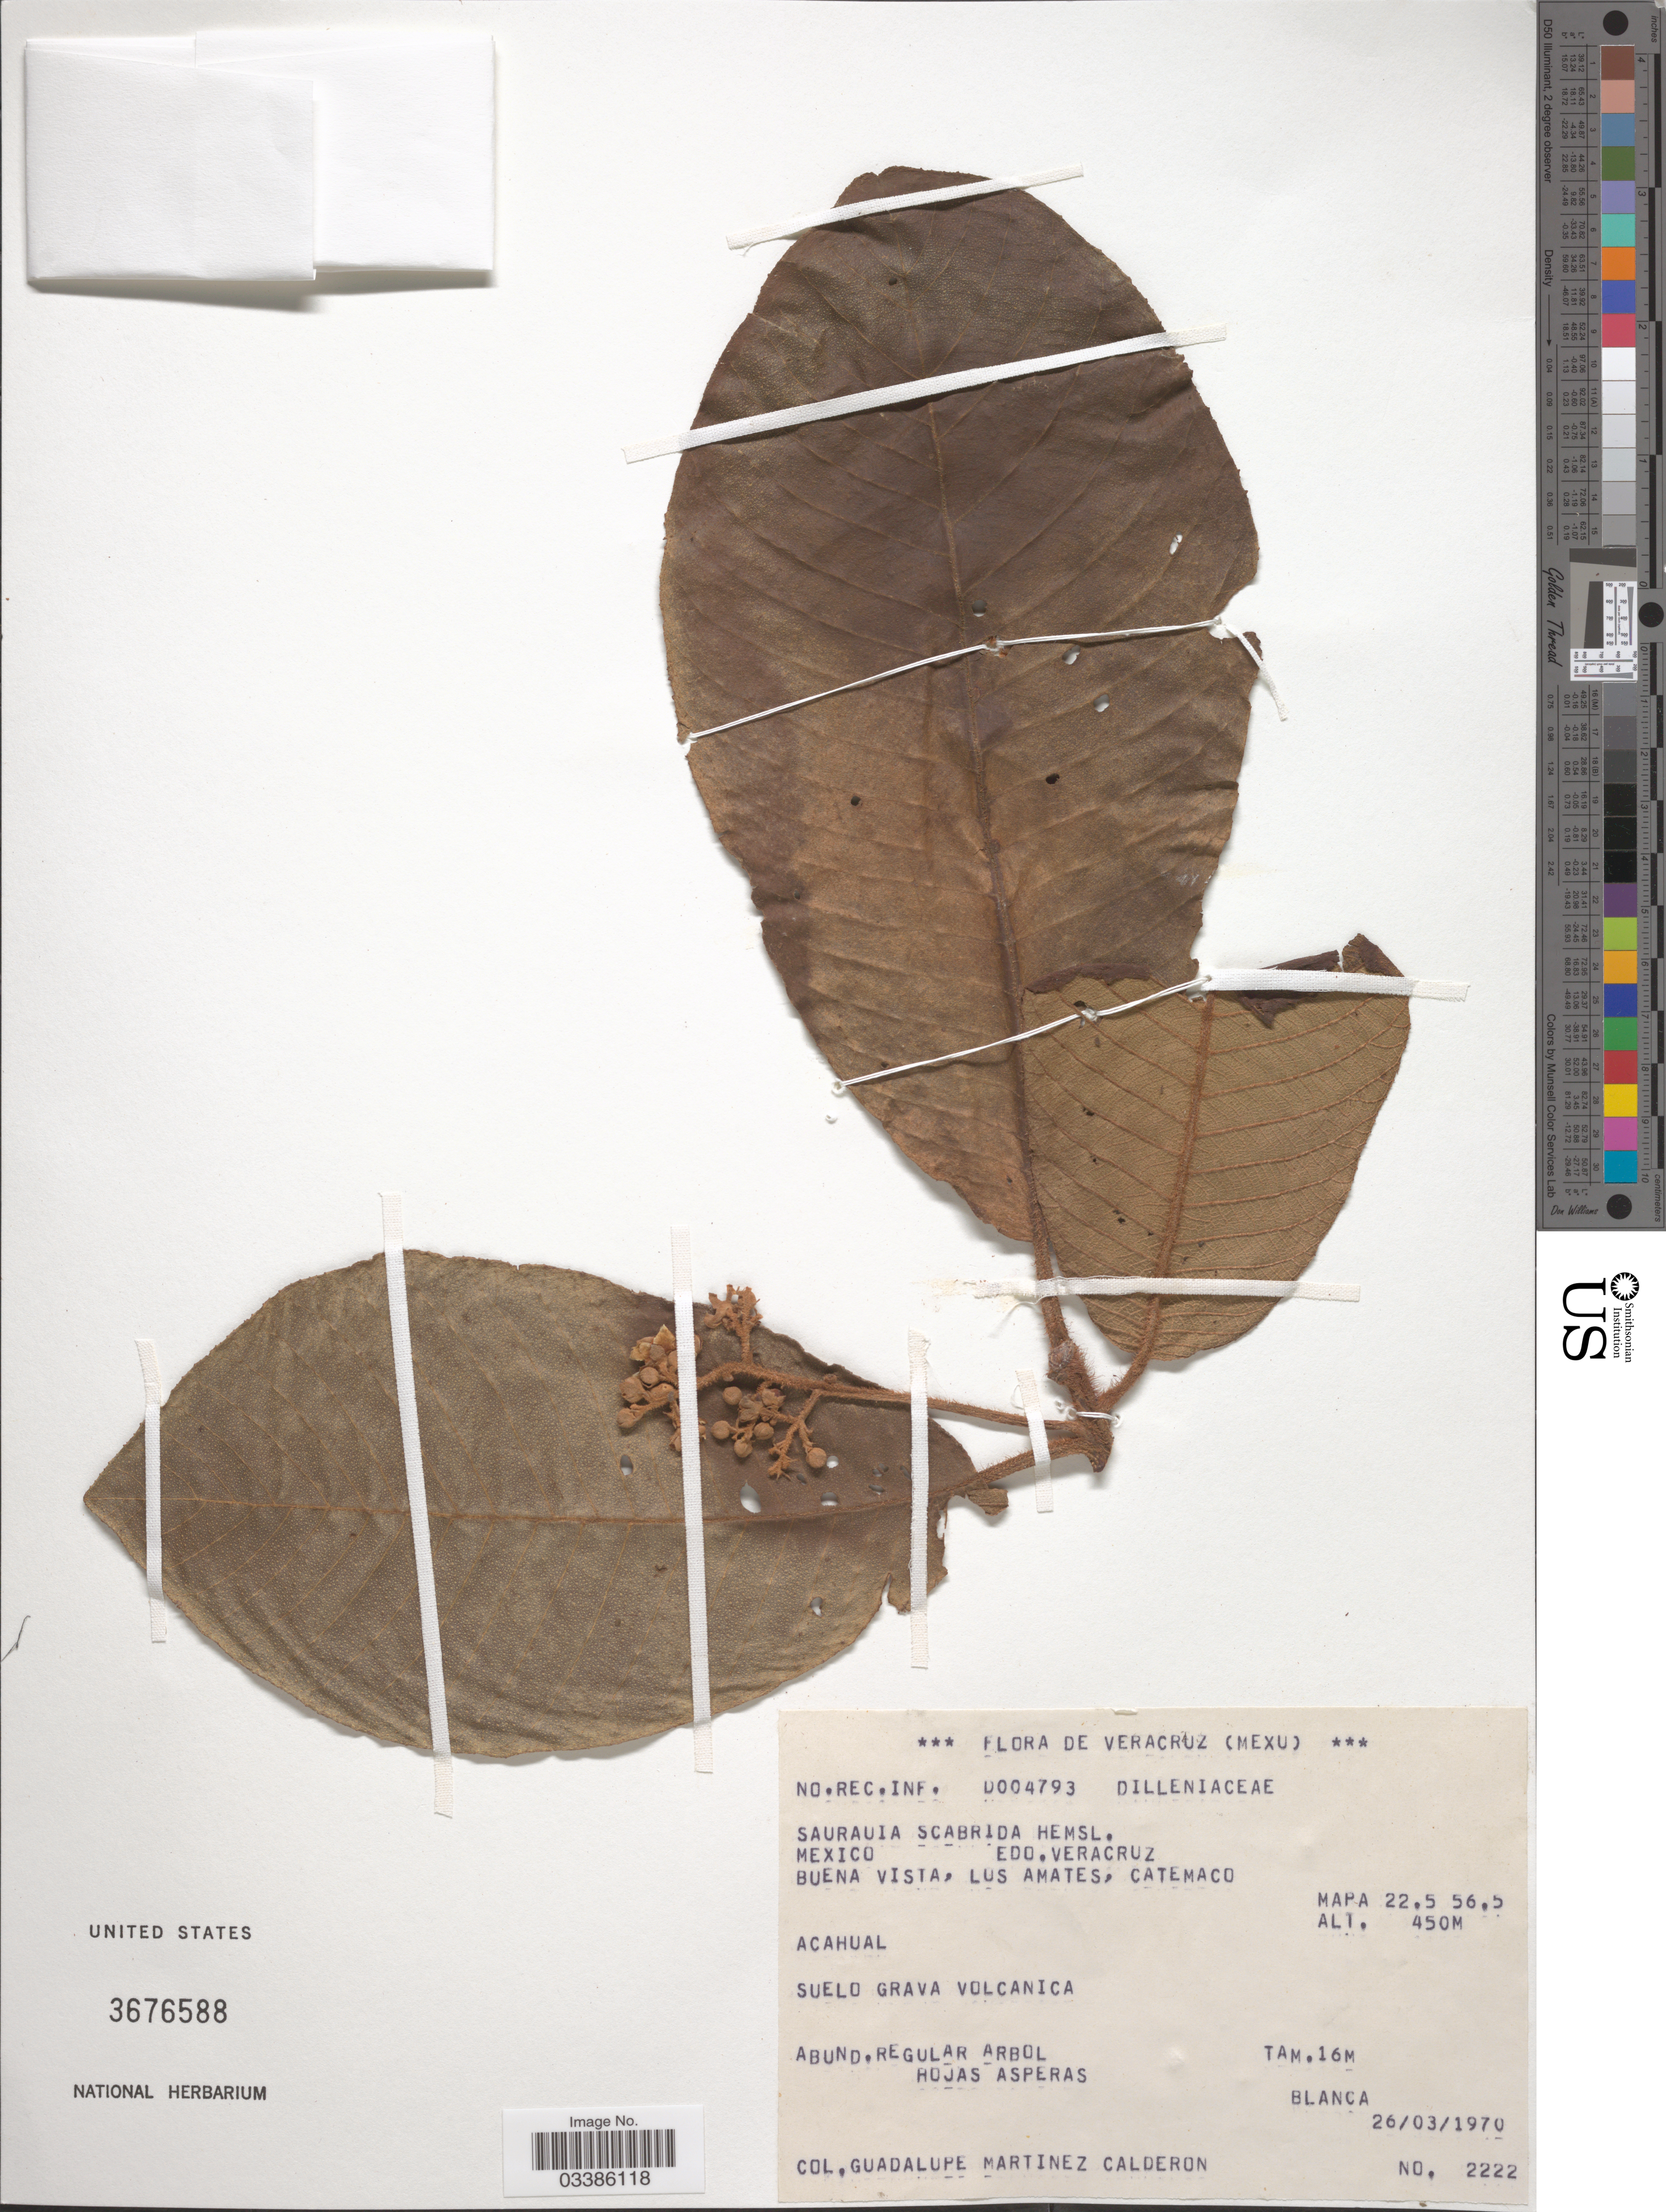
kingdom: Plantae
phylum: Tracheophyta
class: Magnoliopsida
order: Ericales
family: Actinidiaceae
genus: Saurauia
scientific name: Saurauia scabrida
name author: Hemsl.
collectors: G. Martinez-C.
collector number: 2222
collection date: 1970-03-26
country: Mexico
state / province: Veracruz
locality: Edo. Veracruz. Buena Vista, Los Amates, Catemaco. Mapa 22.5 56.5.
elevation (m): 450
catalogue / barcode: US 3676588